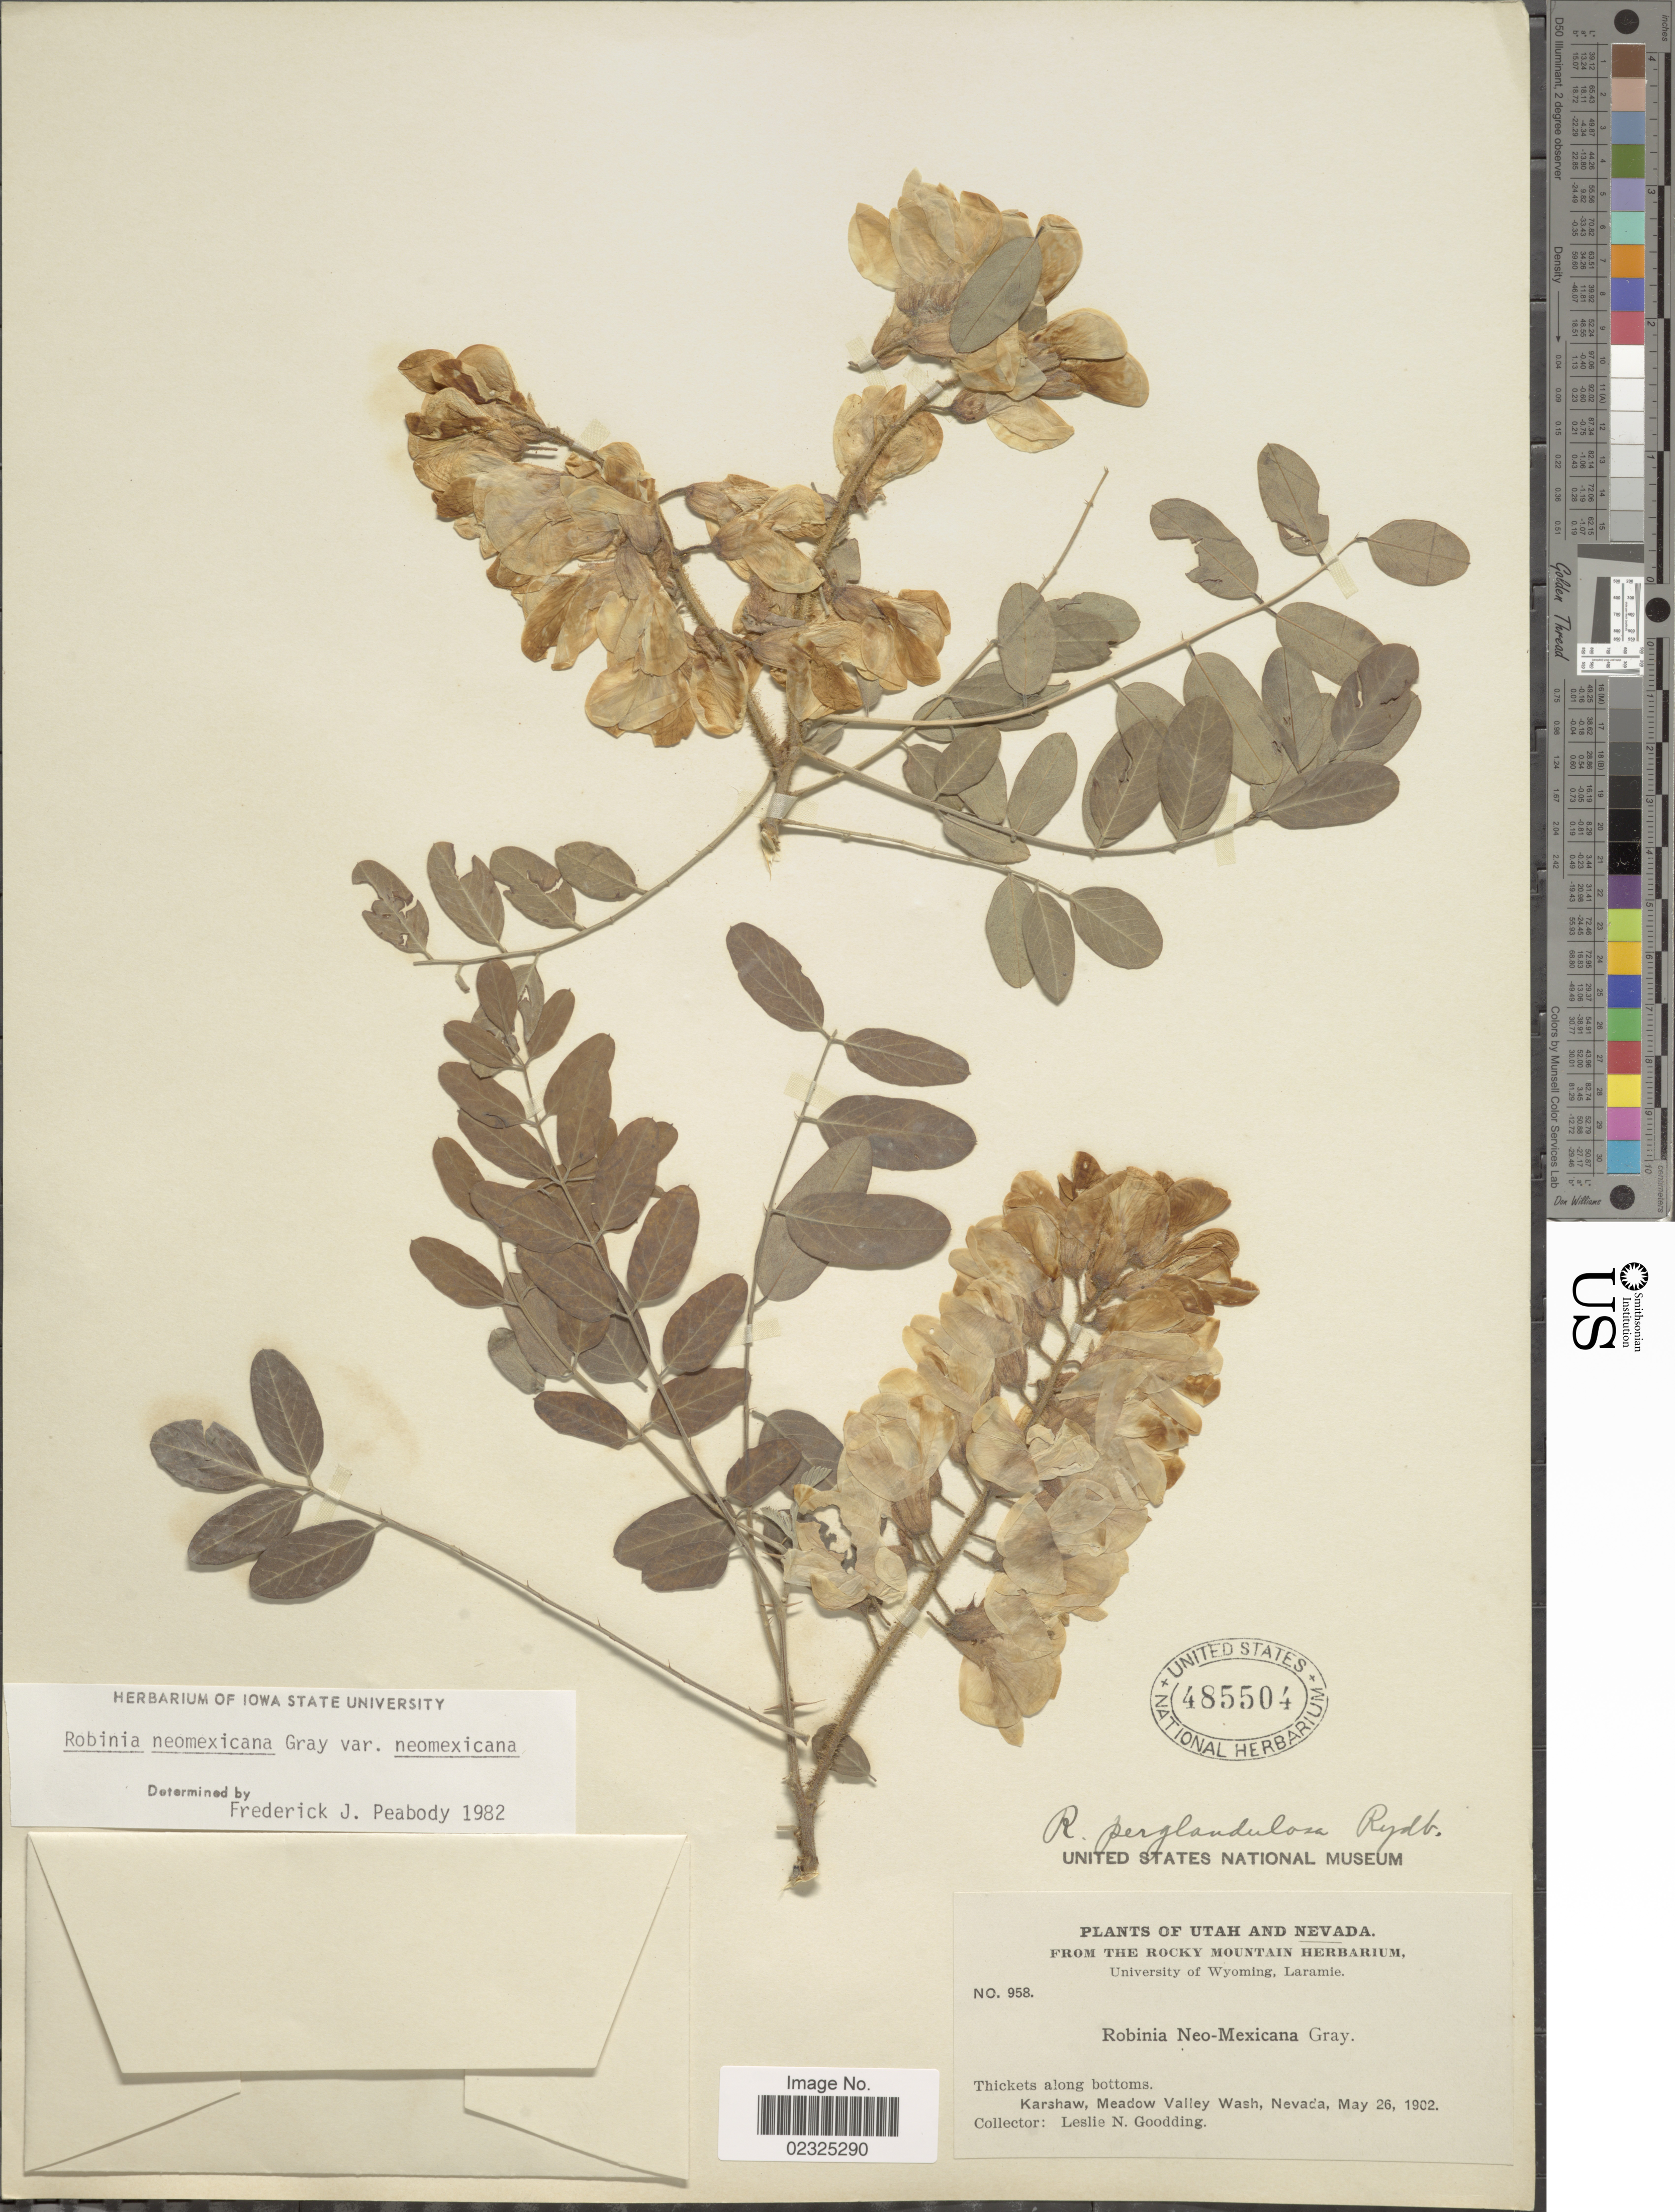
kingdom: Plantae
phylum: Tracheophyta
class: Magnoliopsida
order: Fabales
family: Fabaceae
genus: Robinia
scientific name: Robinia neomexicana var. neomexicana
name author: A. Gray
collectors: L. N. Goodding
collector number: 958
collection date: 1902-05-26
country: United States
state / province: Nevada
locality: Thickets along bottoms, Karshaw, Meadow Valley Wash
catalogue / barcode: US 485504